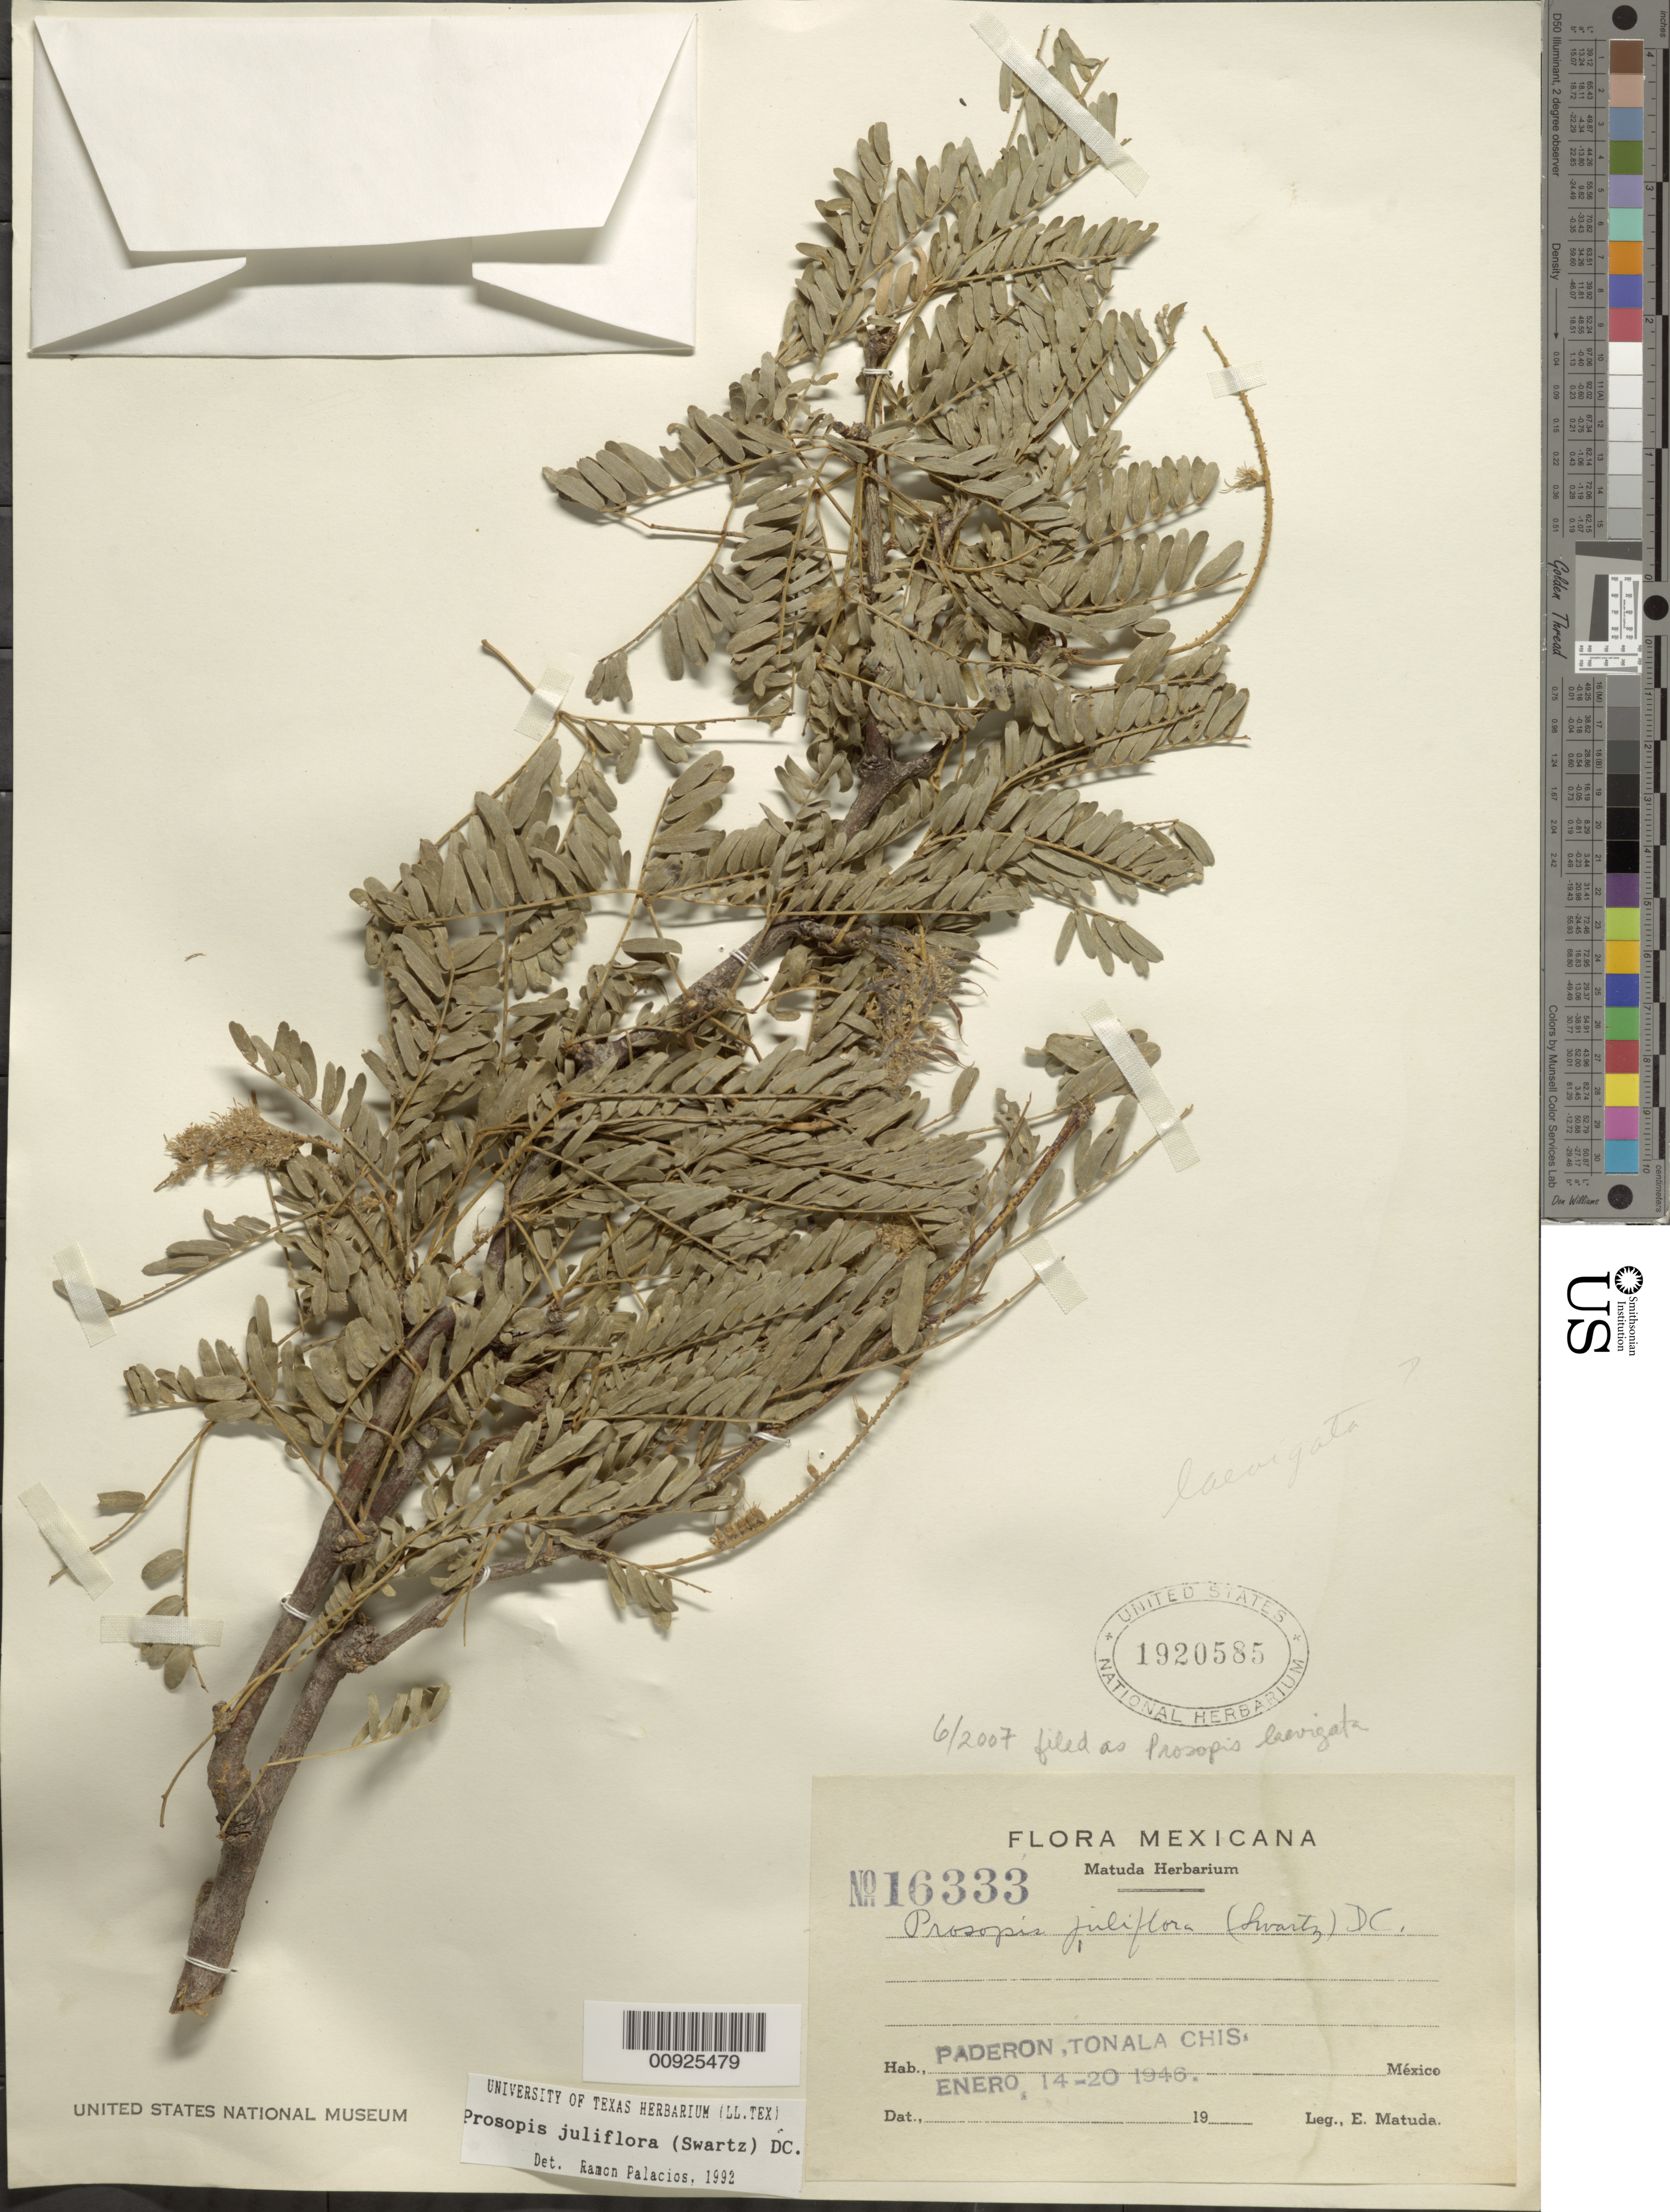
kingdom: Plantae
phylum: Tracheophyta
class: Magnoliopsida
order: Fabales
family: Fabaceae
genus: Neltuma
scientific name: Neltuma juliflora var. juliflora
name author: (Sw.) Raf.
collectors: E. Matuda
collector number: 16333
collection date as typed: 14 Jan 1946 to 20 Jan 1946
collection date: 1946-01-14/1946-01-20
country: Mexico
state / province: Chiapas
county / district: Tonalá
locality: Paderon, Tonalá, Chiapas.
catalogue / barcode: US 1920585